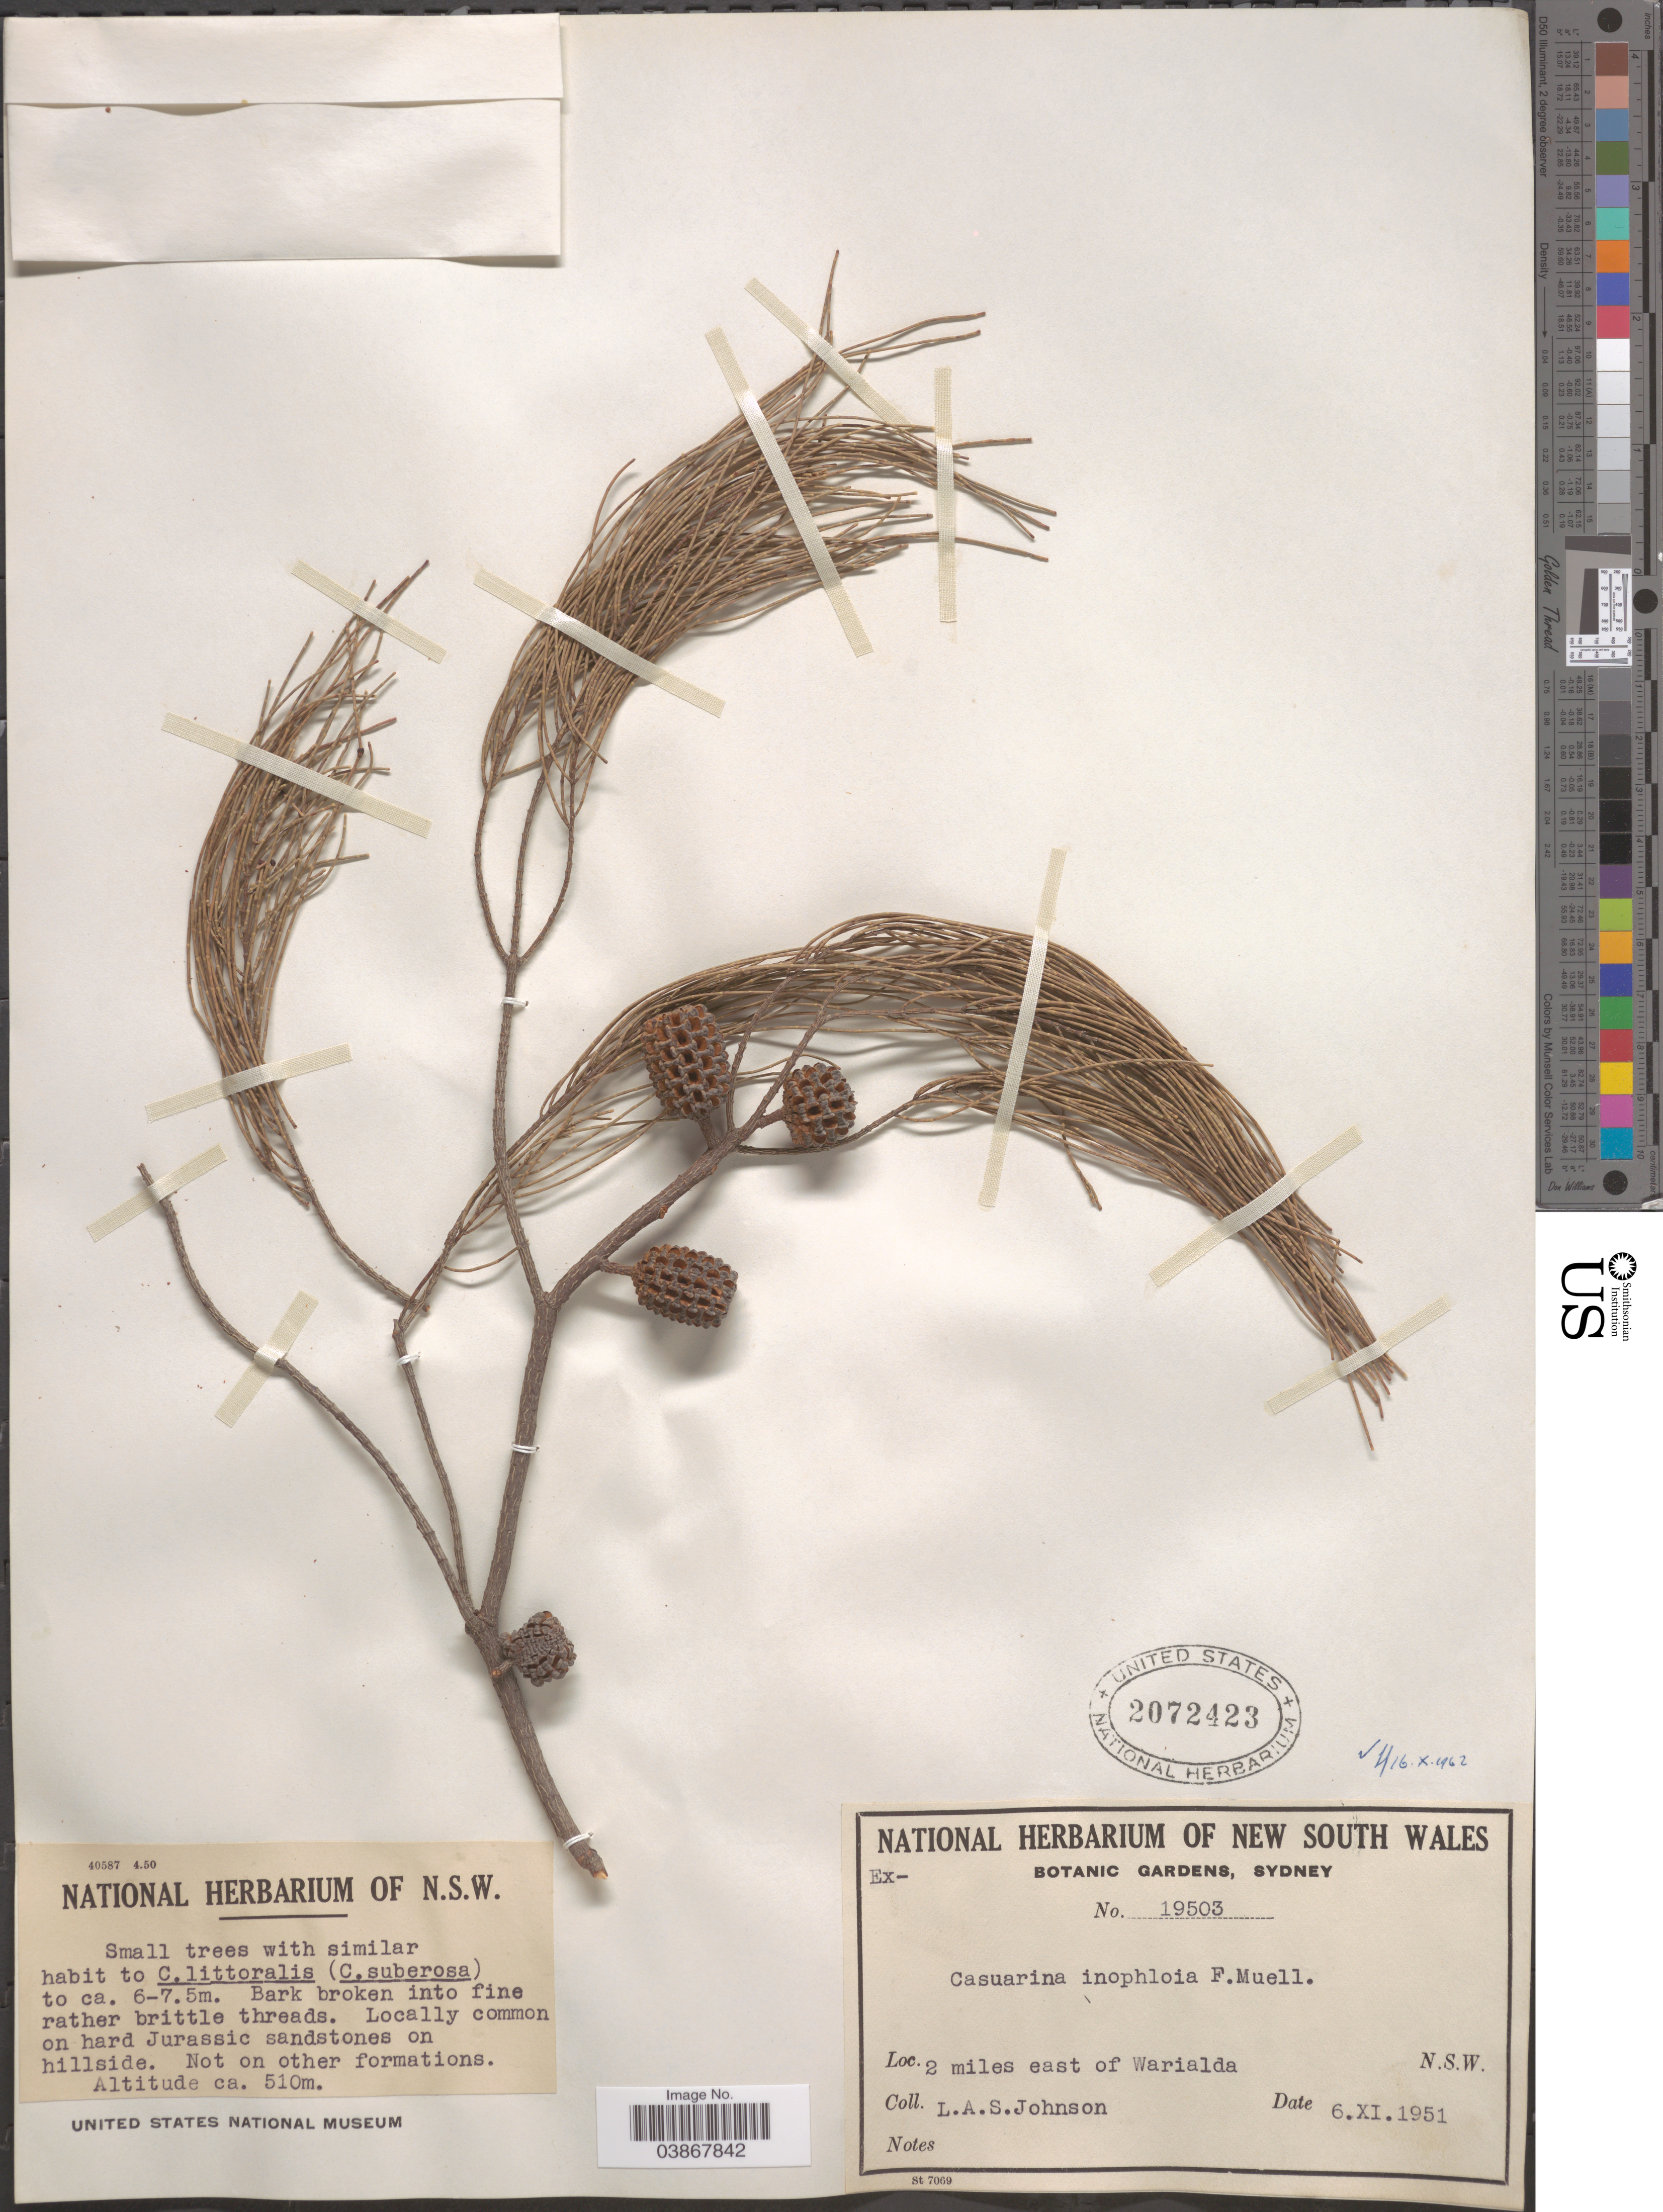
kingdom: Plantae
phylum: Tracheophyta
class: Magnoliopsida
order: Fagales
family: Casuarinaceae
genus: Casuarina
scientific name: Casuarina inophloia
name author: F. Muell. & F.M. Bailey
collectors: L. A. S. Johnson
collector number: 19503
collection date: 1951-11-06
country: Australia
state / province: New South Wales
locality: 2 miles east of Warialda.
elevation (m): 510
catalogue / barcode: US 2072423